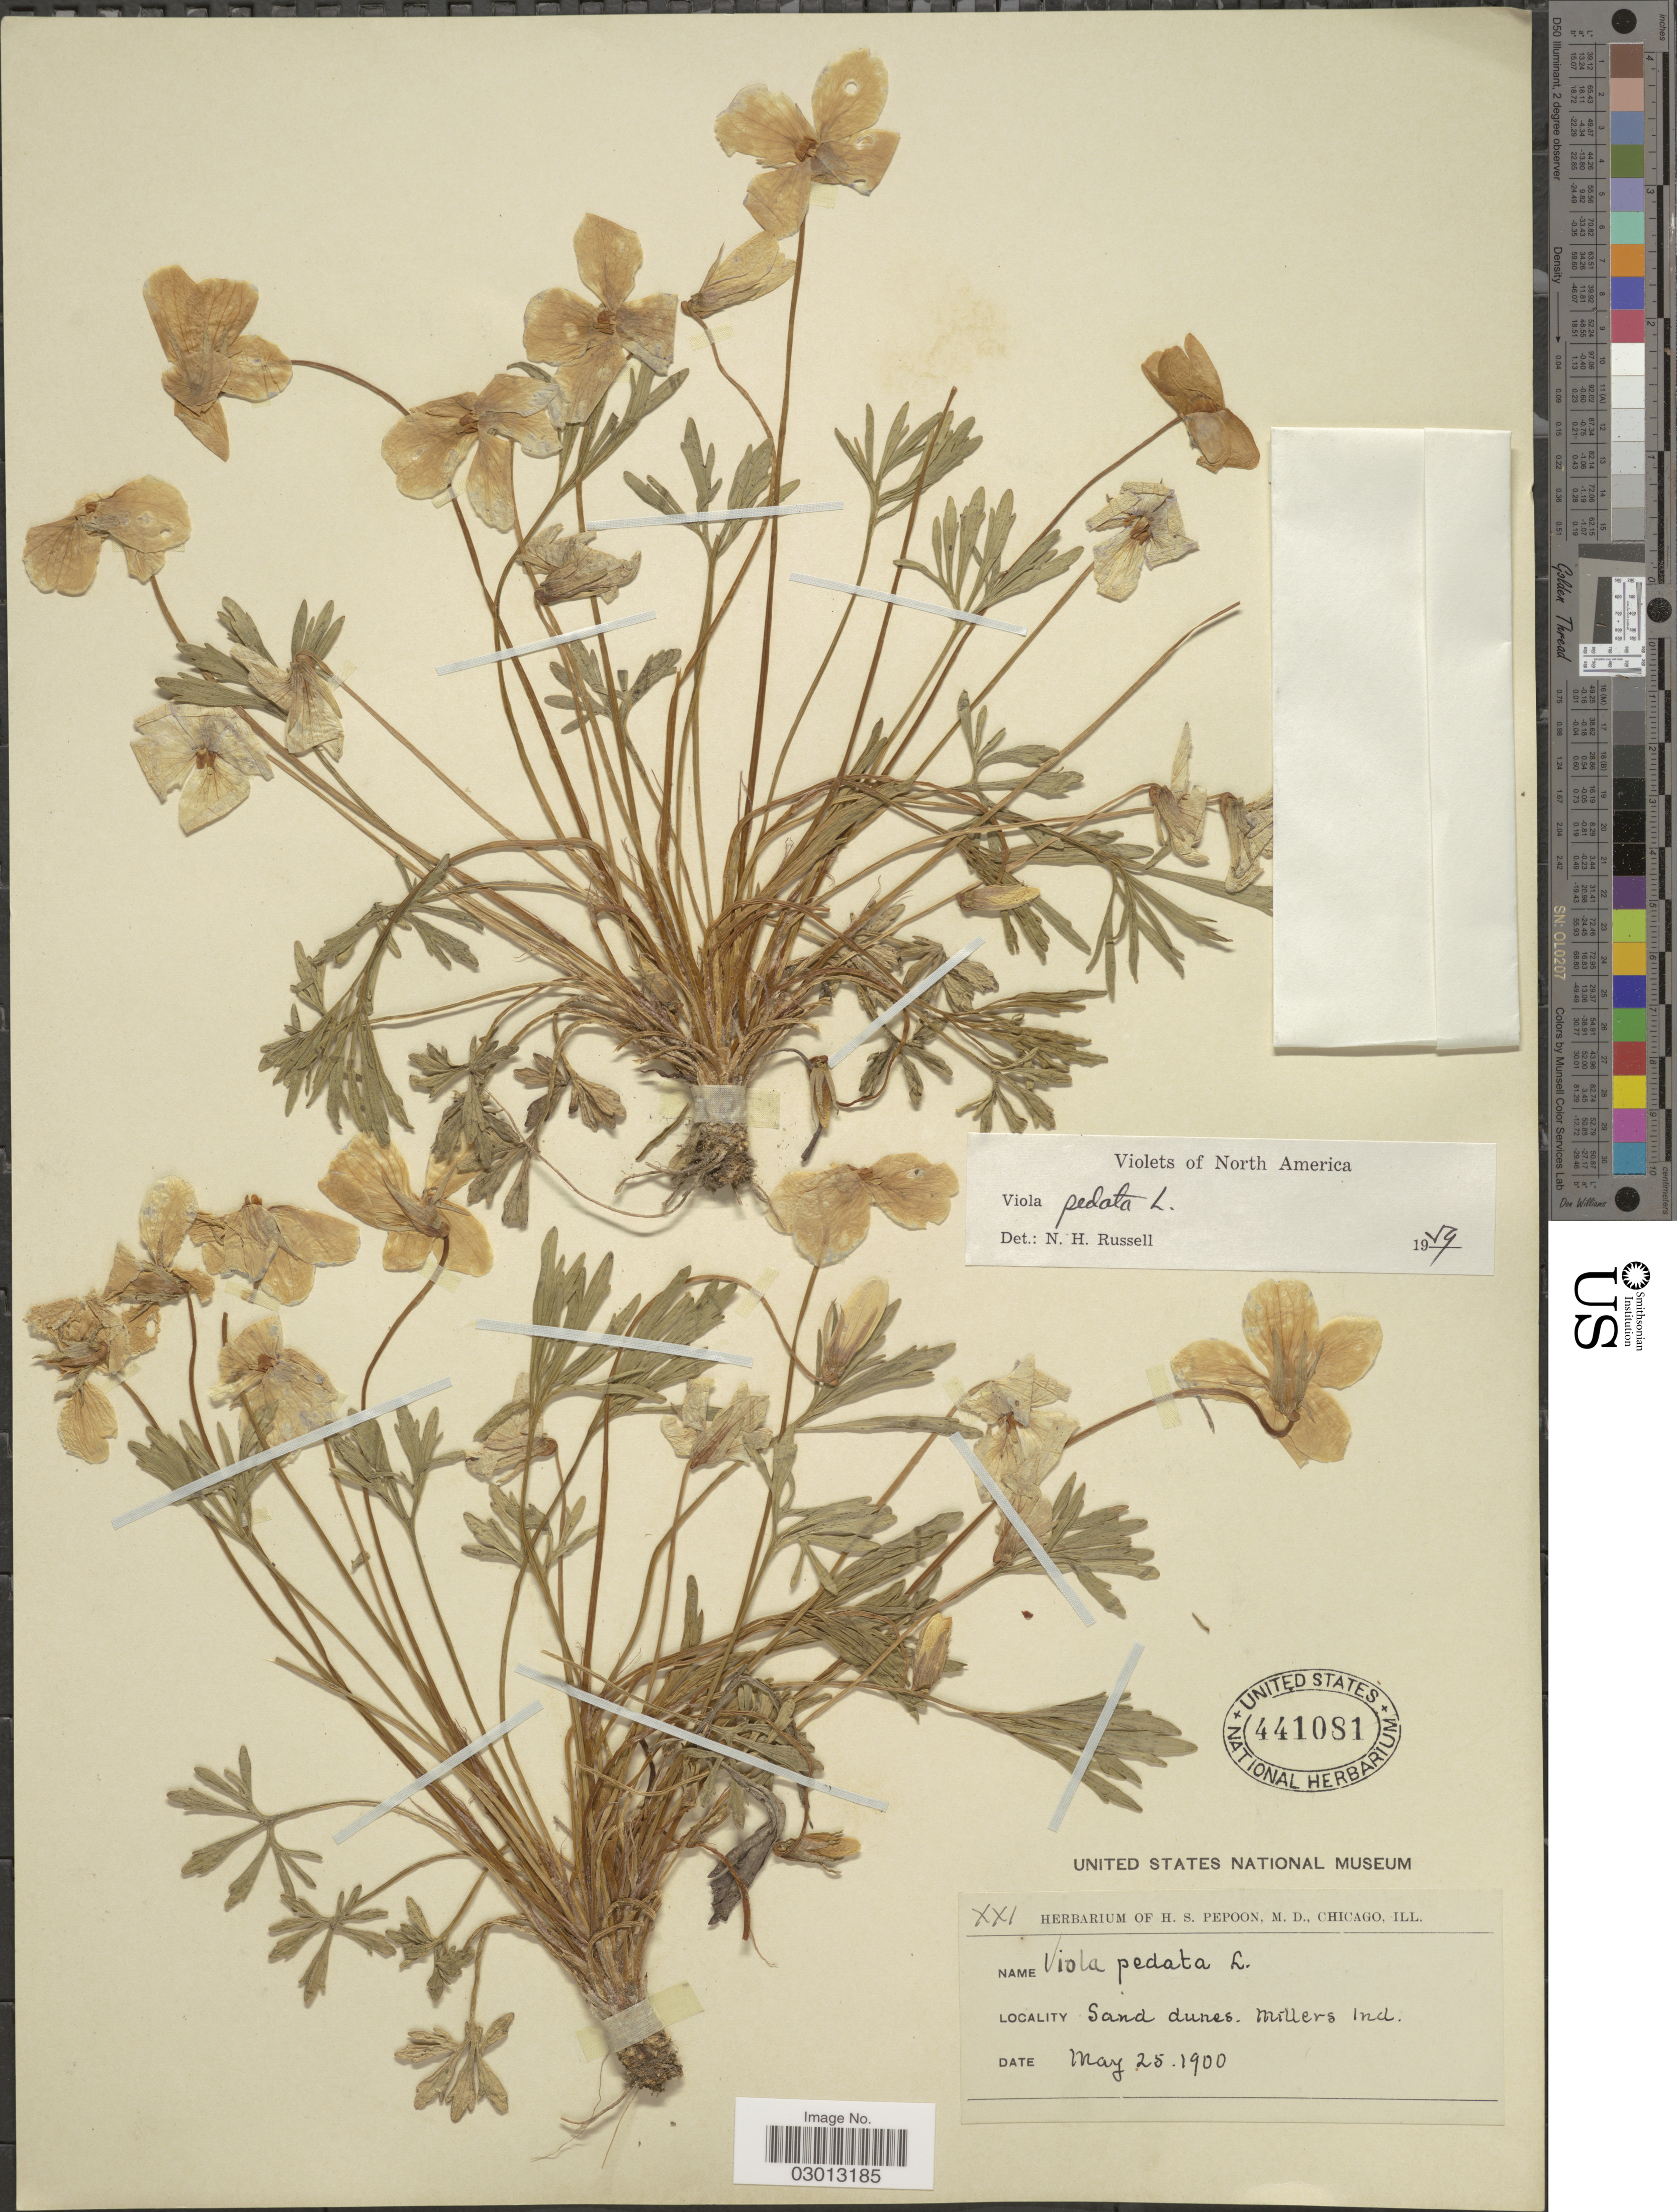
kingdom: Plantae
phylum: Tracheophyta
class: Magnoliopsida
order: Malpighiales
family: Violaceae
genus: Viola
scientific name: Viola pedata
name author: L.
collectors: ex herb. H. S. Pepoon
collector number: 21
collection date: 1900-05-25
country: United States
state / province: Indiana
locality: Millers.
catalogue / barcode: US 441081